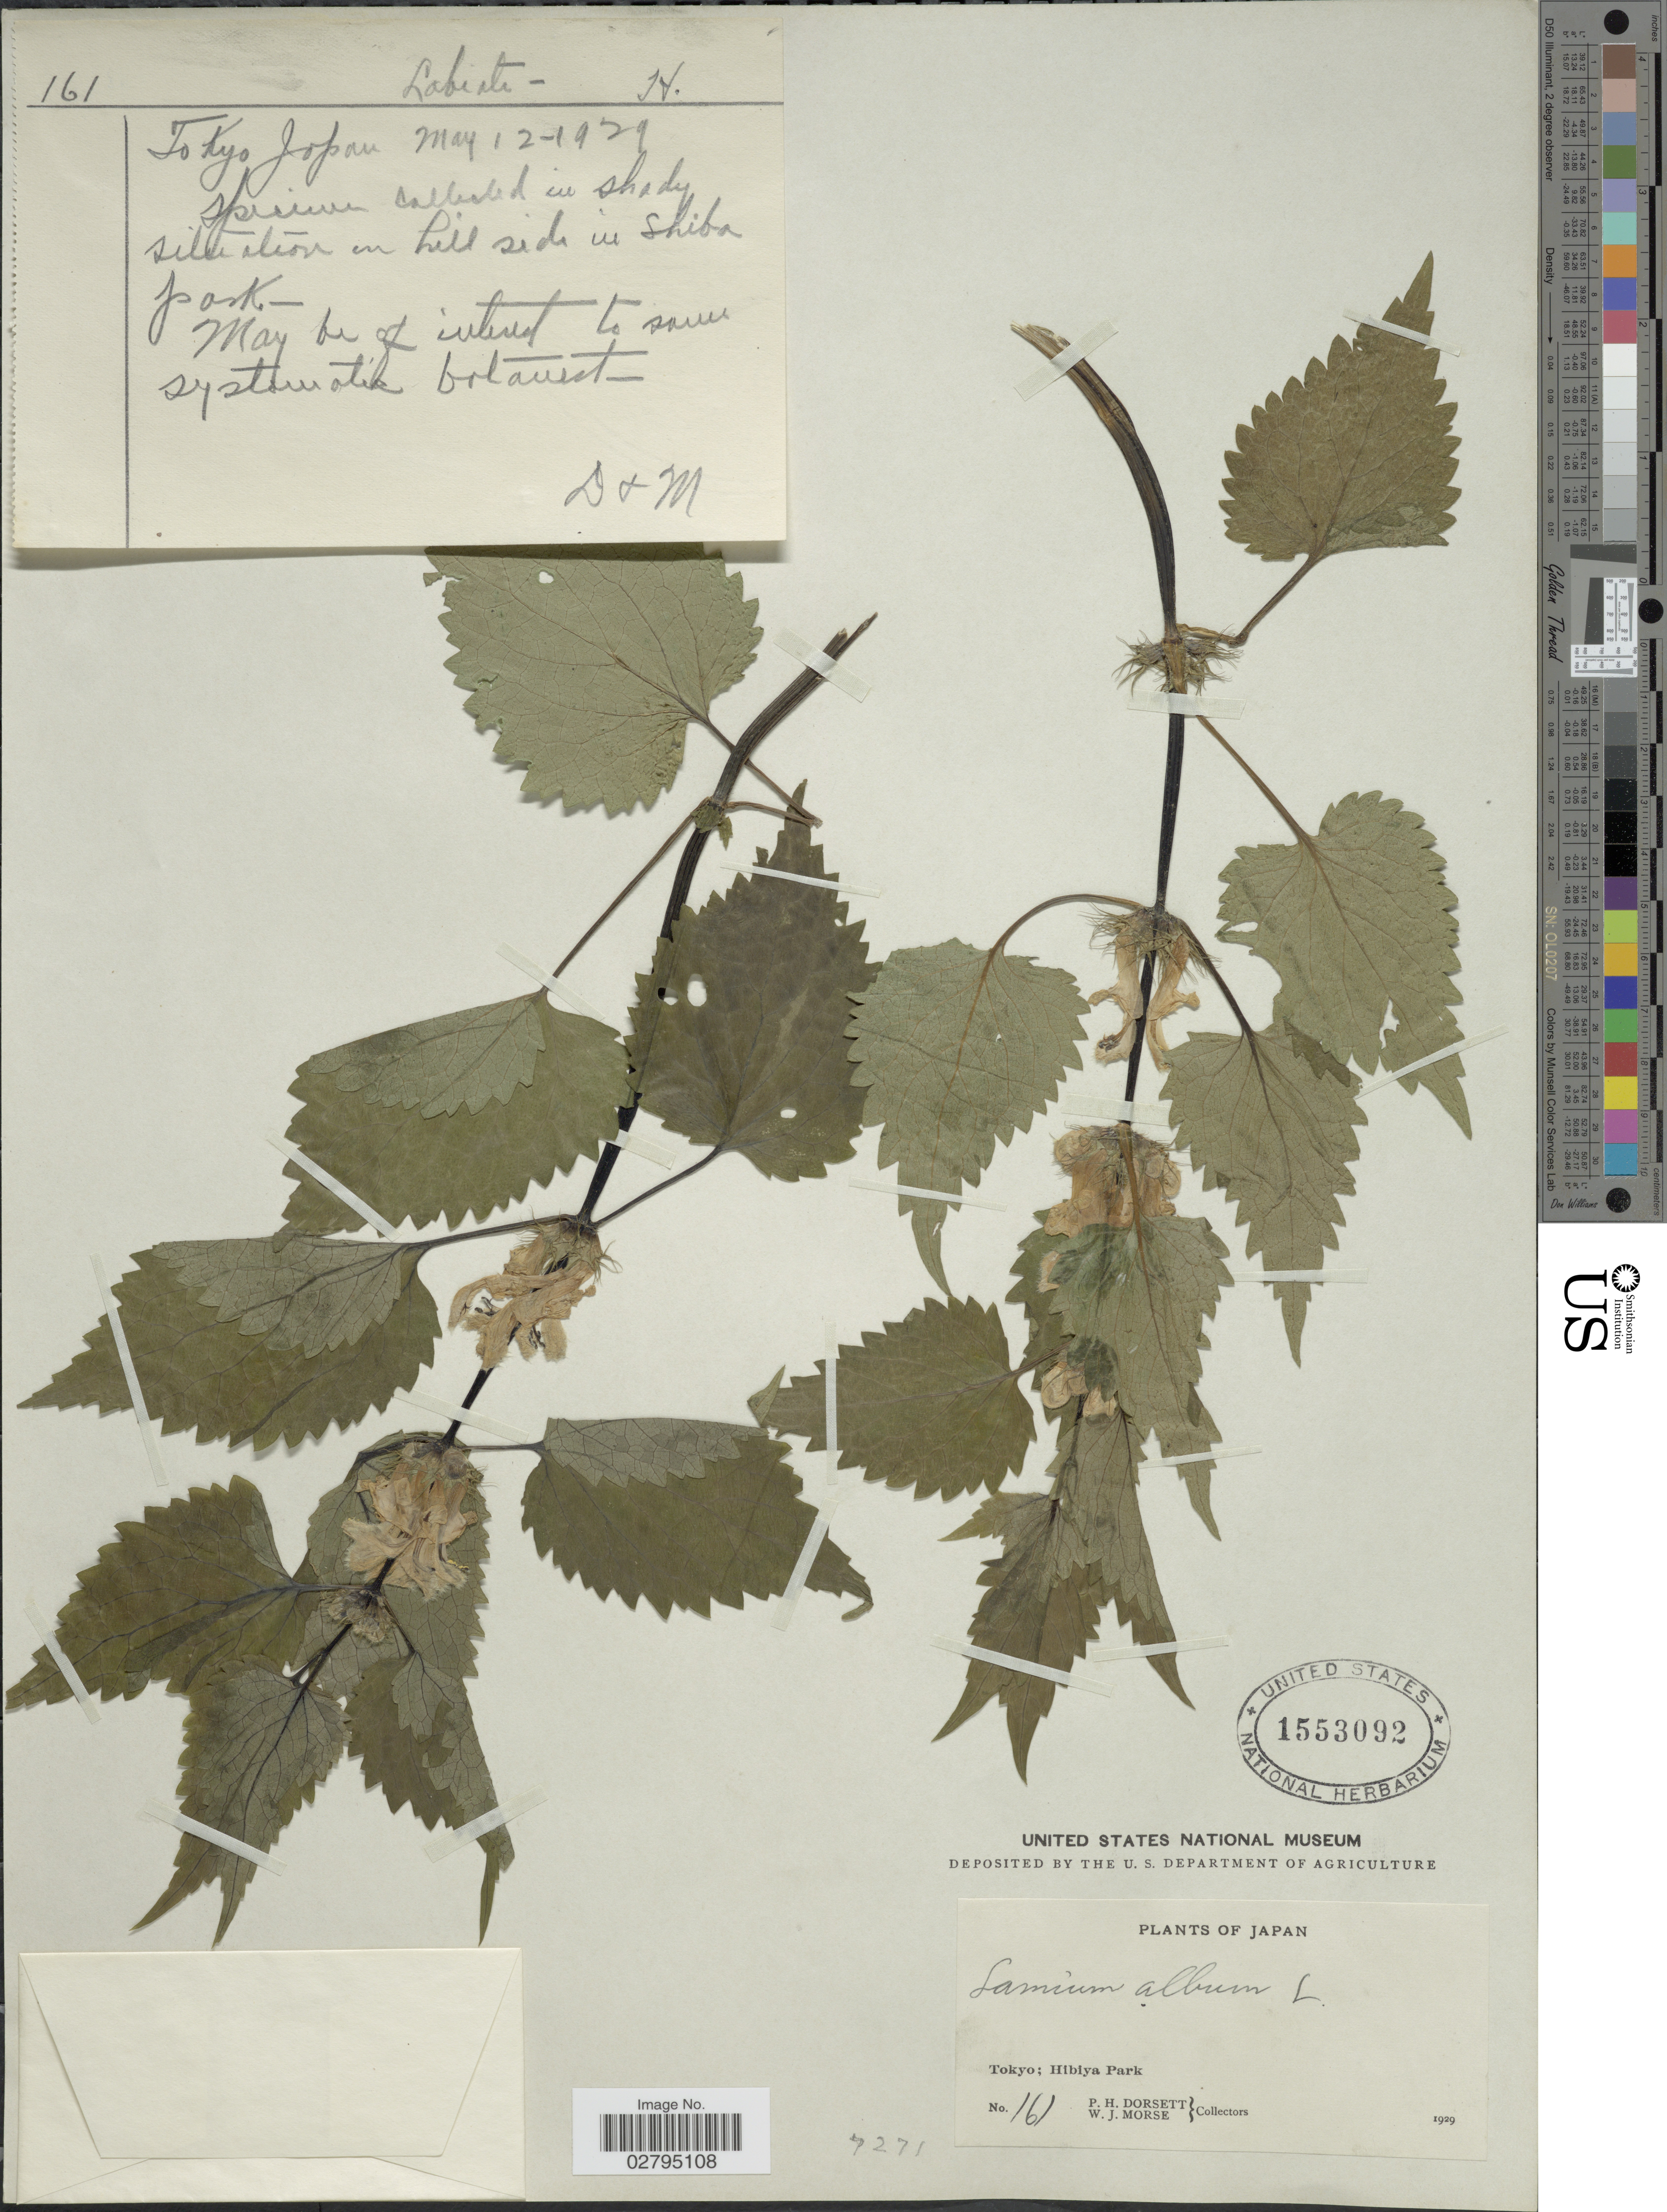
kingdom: Plantae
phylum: Tracheophyta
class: Magnoliopsida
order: Lamiales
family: Lamiaceae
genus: Lamium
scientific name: Lamium album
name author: L.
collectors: P. H. Dorsett & W. J. Morse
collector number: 161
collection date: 1929-05-12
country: Japan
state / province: Tokyo, Federal City of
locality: Tokyo; Hibiya Park. In shady situation in hill side in Shiba Park.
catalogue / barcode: US 1553092